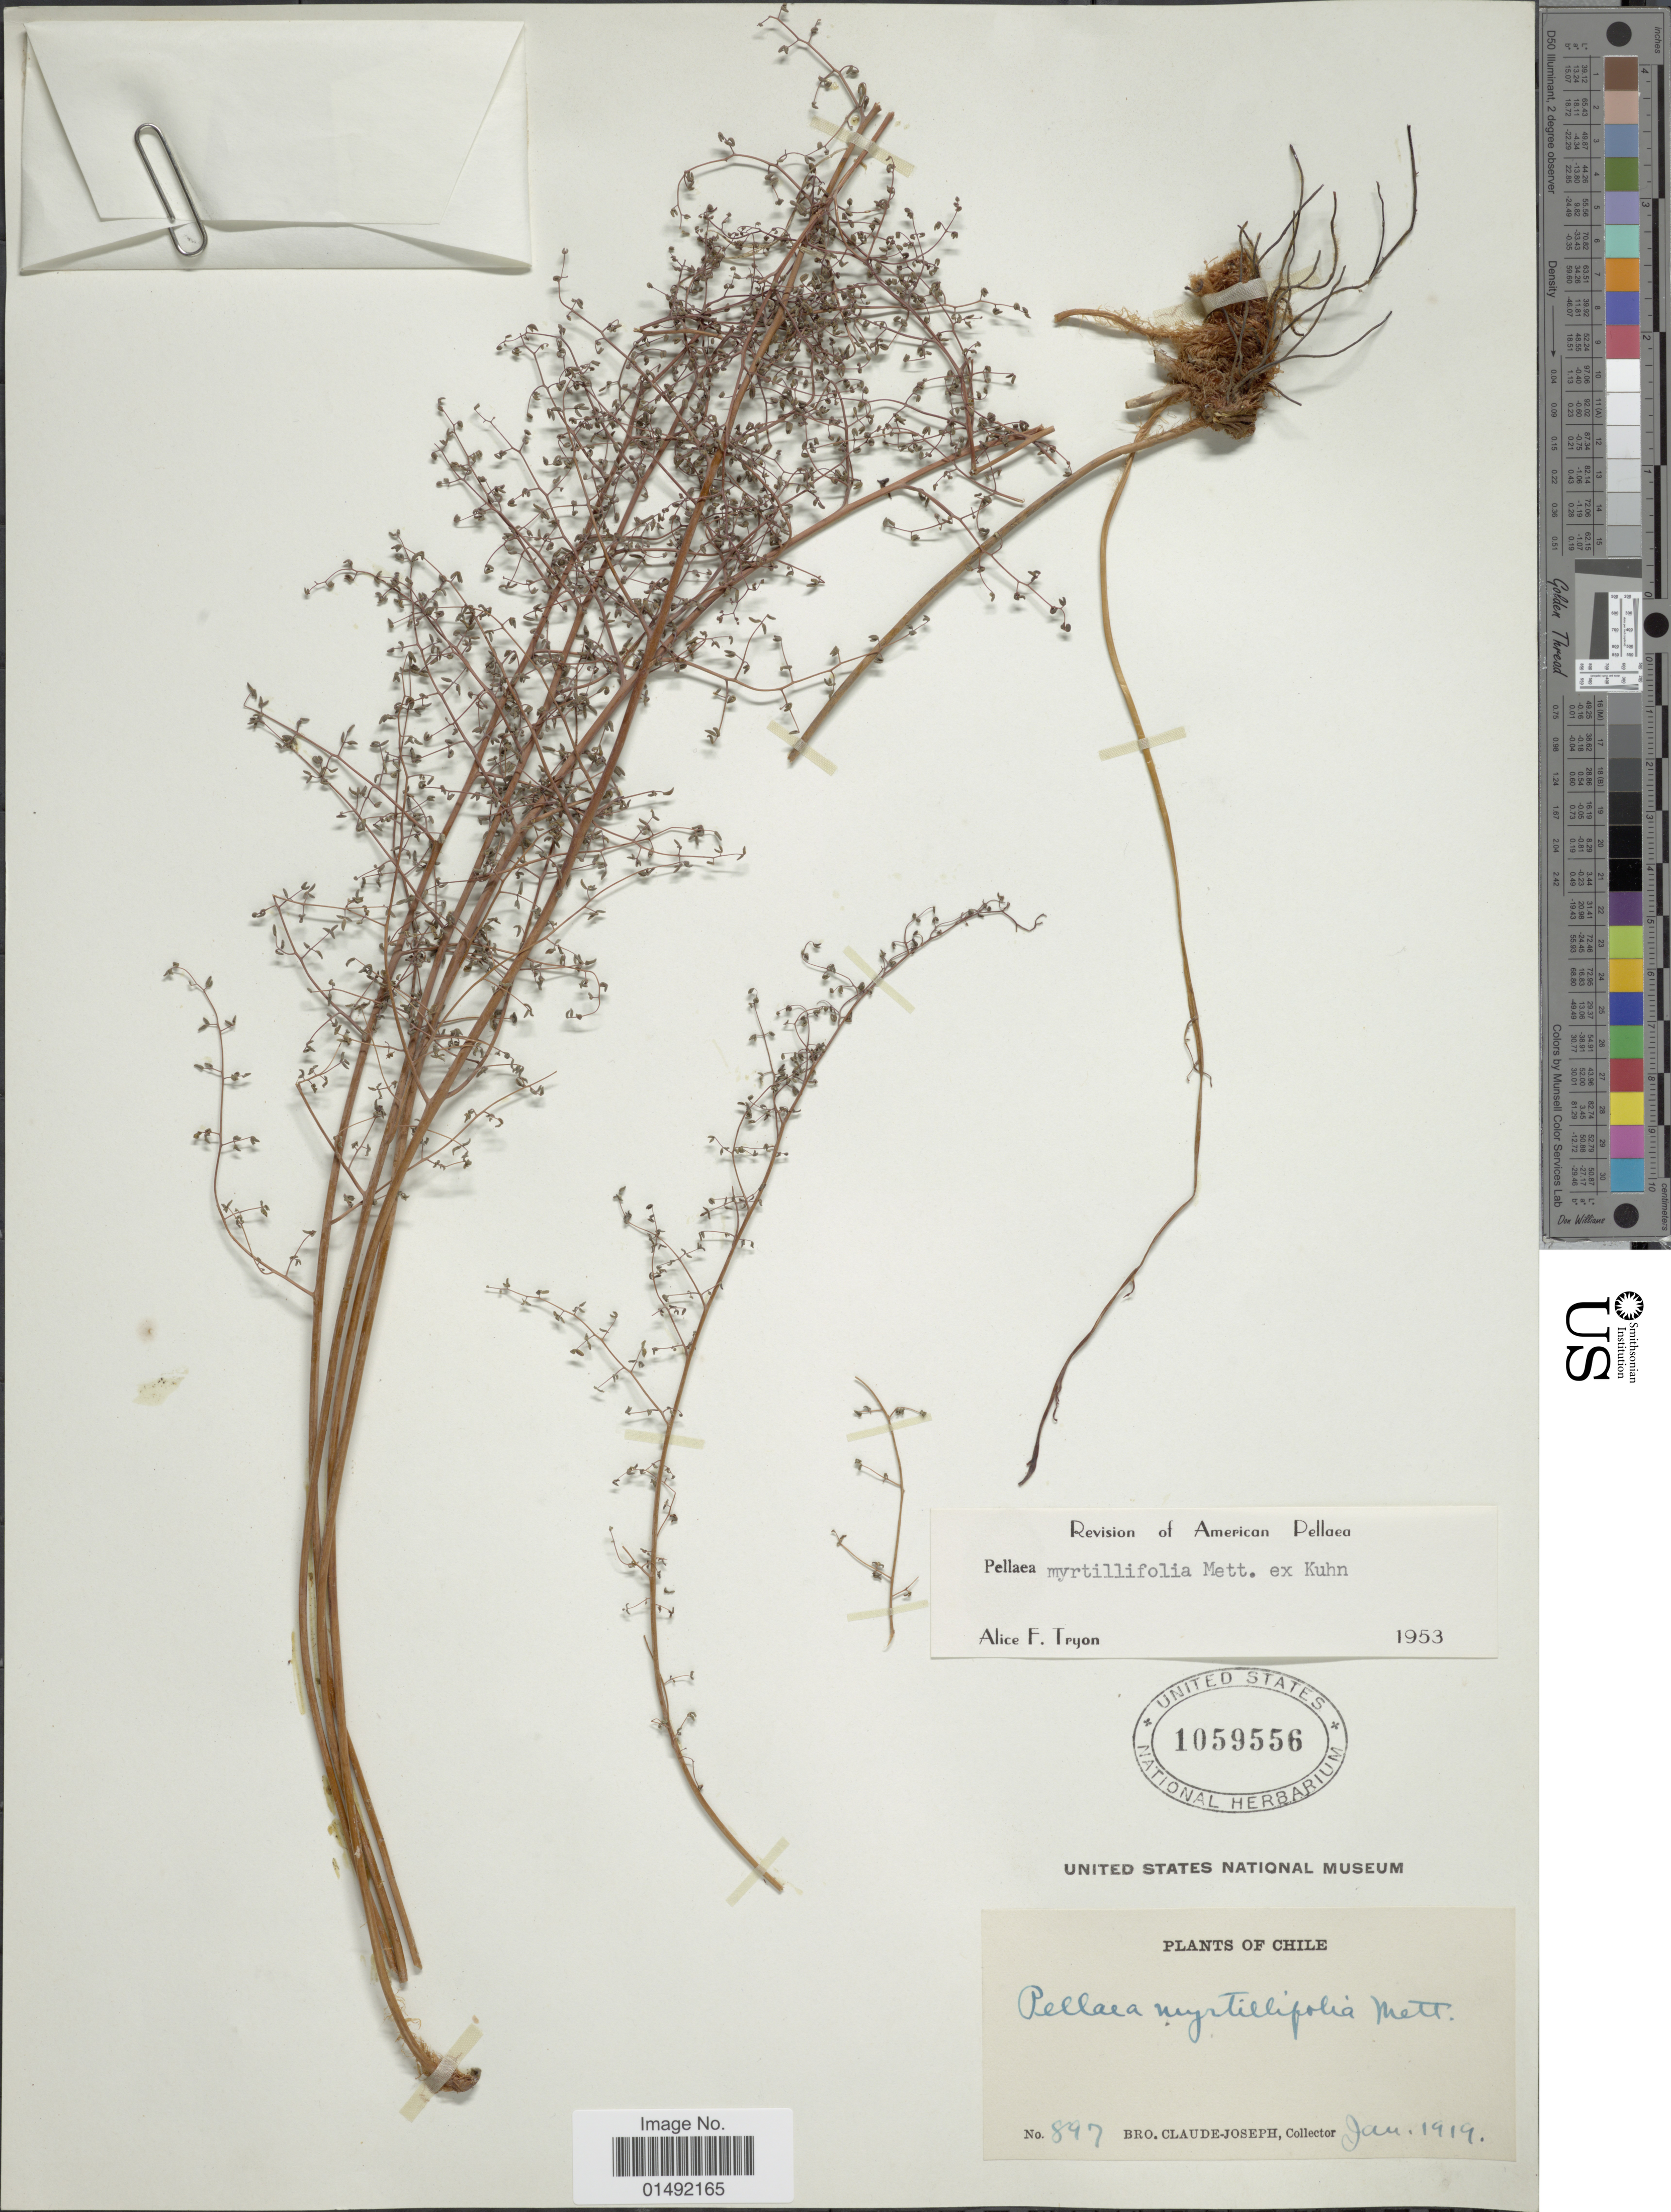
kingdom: Plantae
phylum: Tracheophyta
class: Polypodiopsida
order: Polypodiales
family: Pteridaceae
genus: Pellaea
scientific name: Pellaea myrtillifolia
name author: Mett. ex Kuhn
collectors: Bro. Claude-Joseph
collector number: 897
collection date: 1919-01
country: Chile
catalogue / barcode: US 1059556